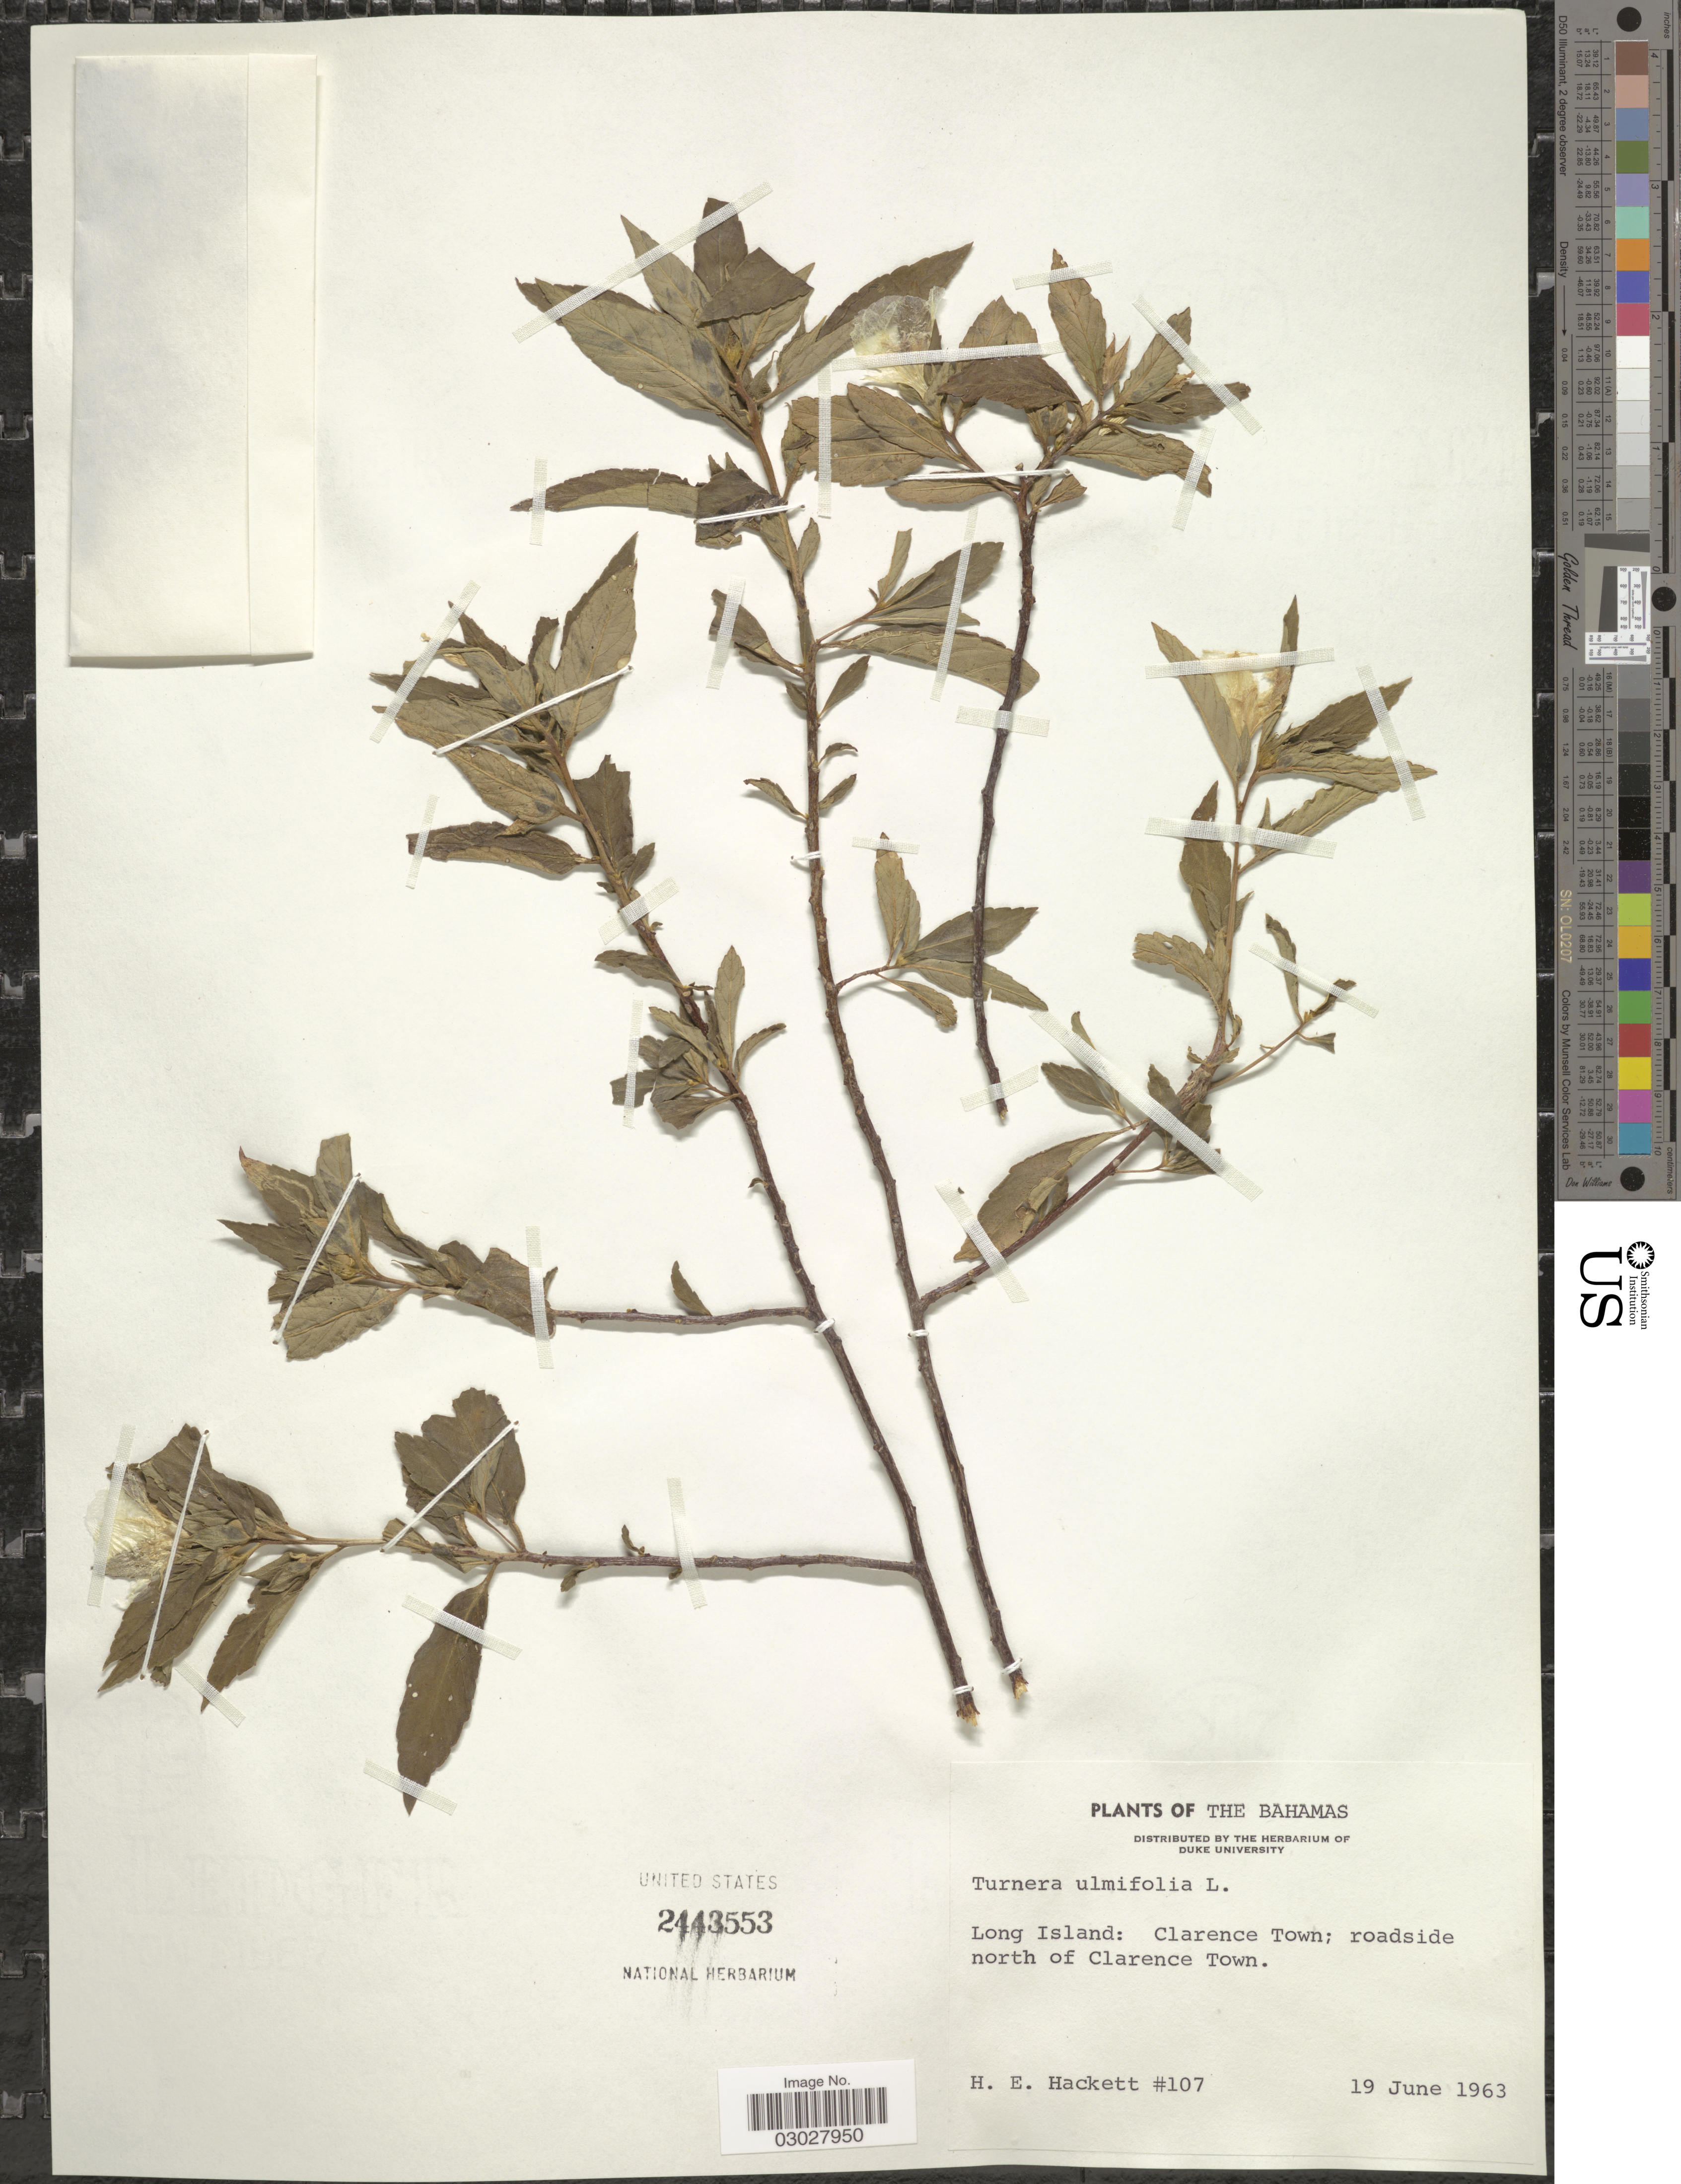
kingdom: Plantae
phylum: Tracheophyta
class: Magnoliopsida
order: Malpighiales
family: Turneraceae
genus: Turnera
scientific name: Turnera ulmifolia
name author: L.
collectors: H. E. Hackett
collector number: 107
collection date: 1963-06-19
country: Bahamas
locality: Long Island: Clarence Town; roadside north of Clarence Town.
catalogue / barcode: US 2443553